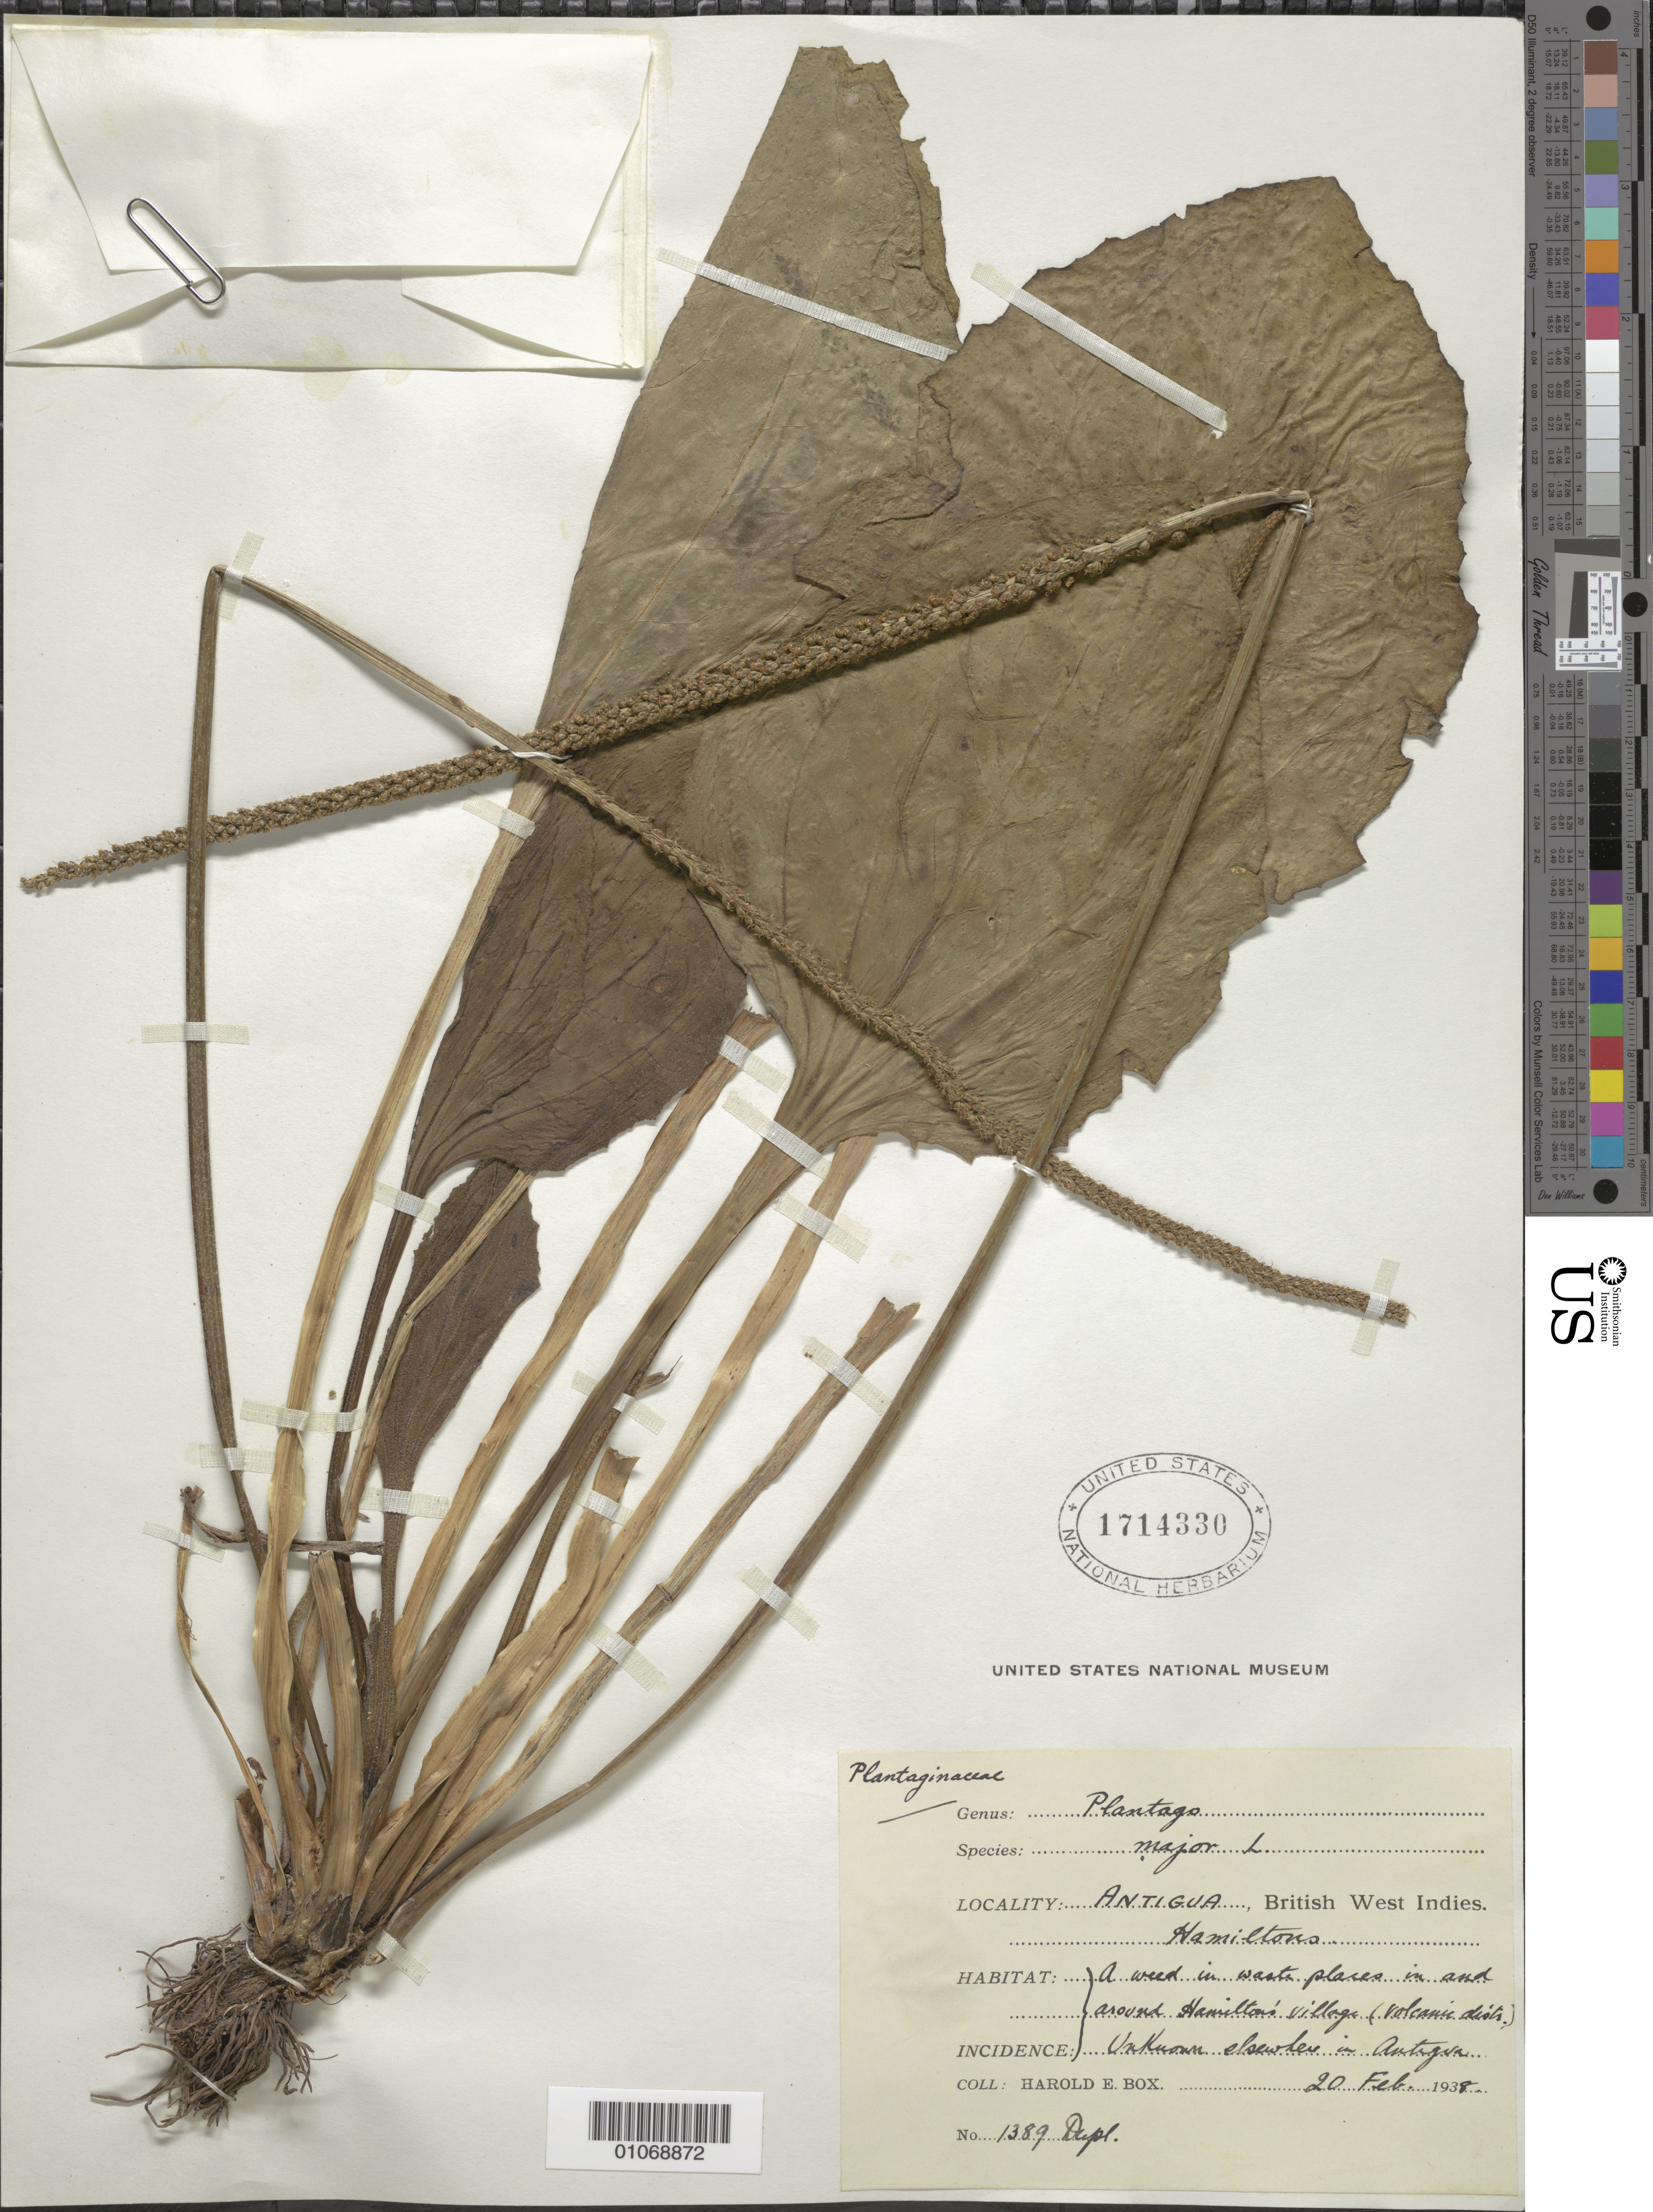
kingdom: Plantae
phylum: Tracheophyta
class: Magnoliopsida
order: Lamiales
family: Plantaginaceae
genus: Plantago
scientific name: Plantago major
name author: L.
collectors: H. E. Box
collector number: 1389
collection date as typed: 20 Feb 1938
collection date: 1938-02-20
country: Antigua and Barbuda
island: Leeward Is.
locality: Hamiltons. A weed in waste places in and around Hamiltons' Village (volcanic distr.). Unknown elsewhere in Antigua.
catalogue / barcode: US 1714330